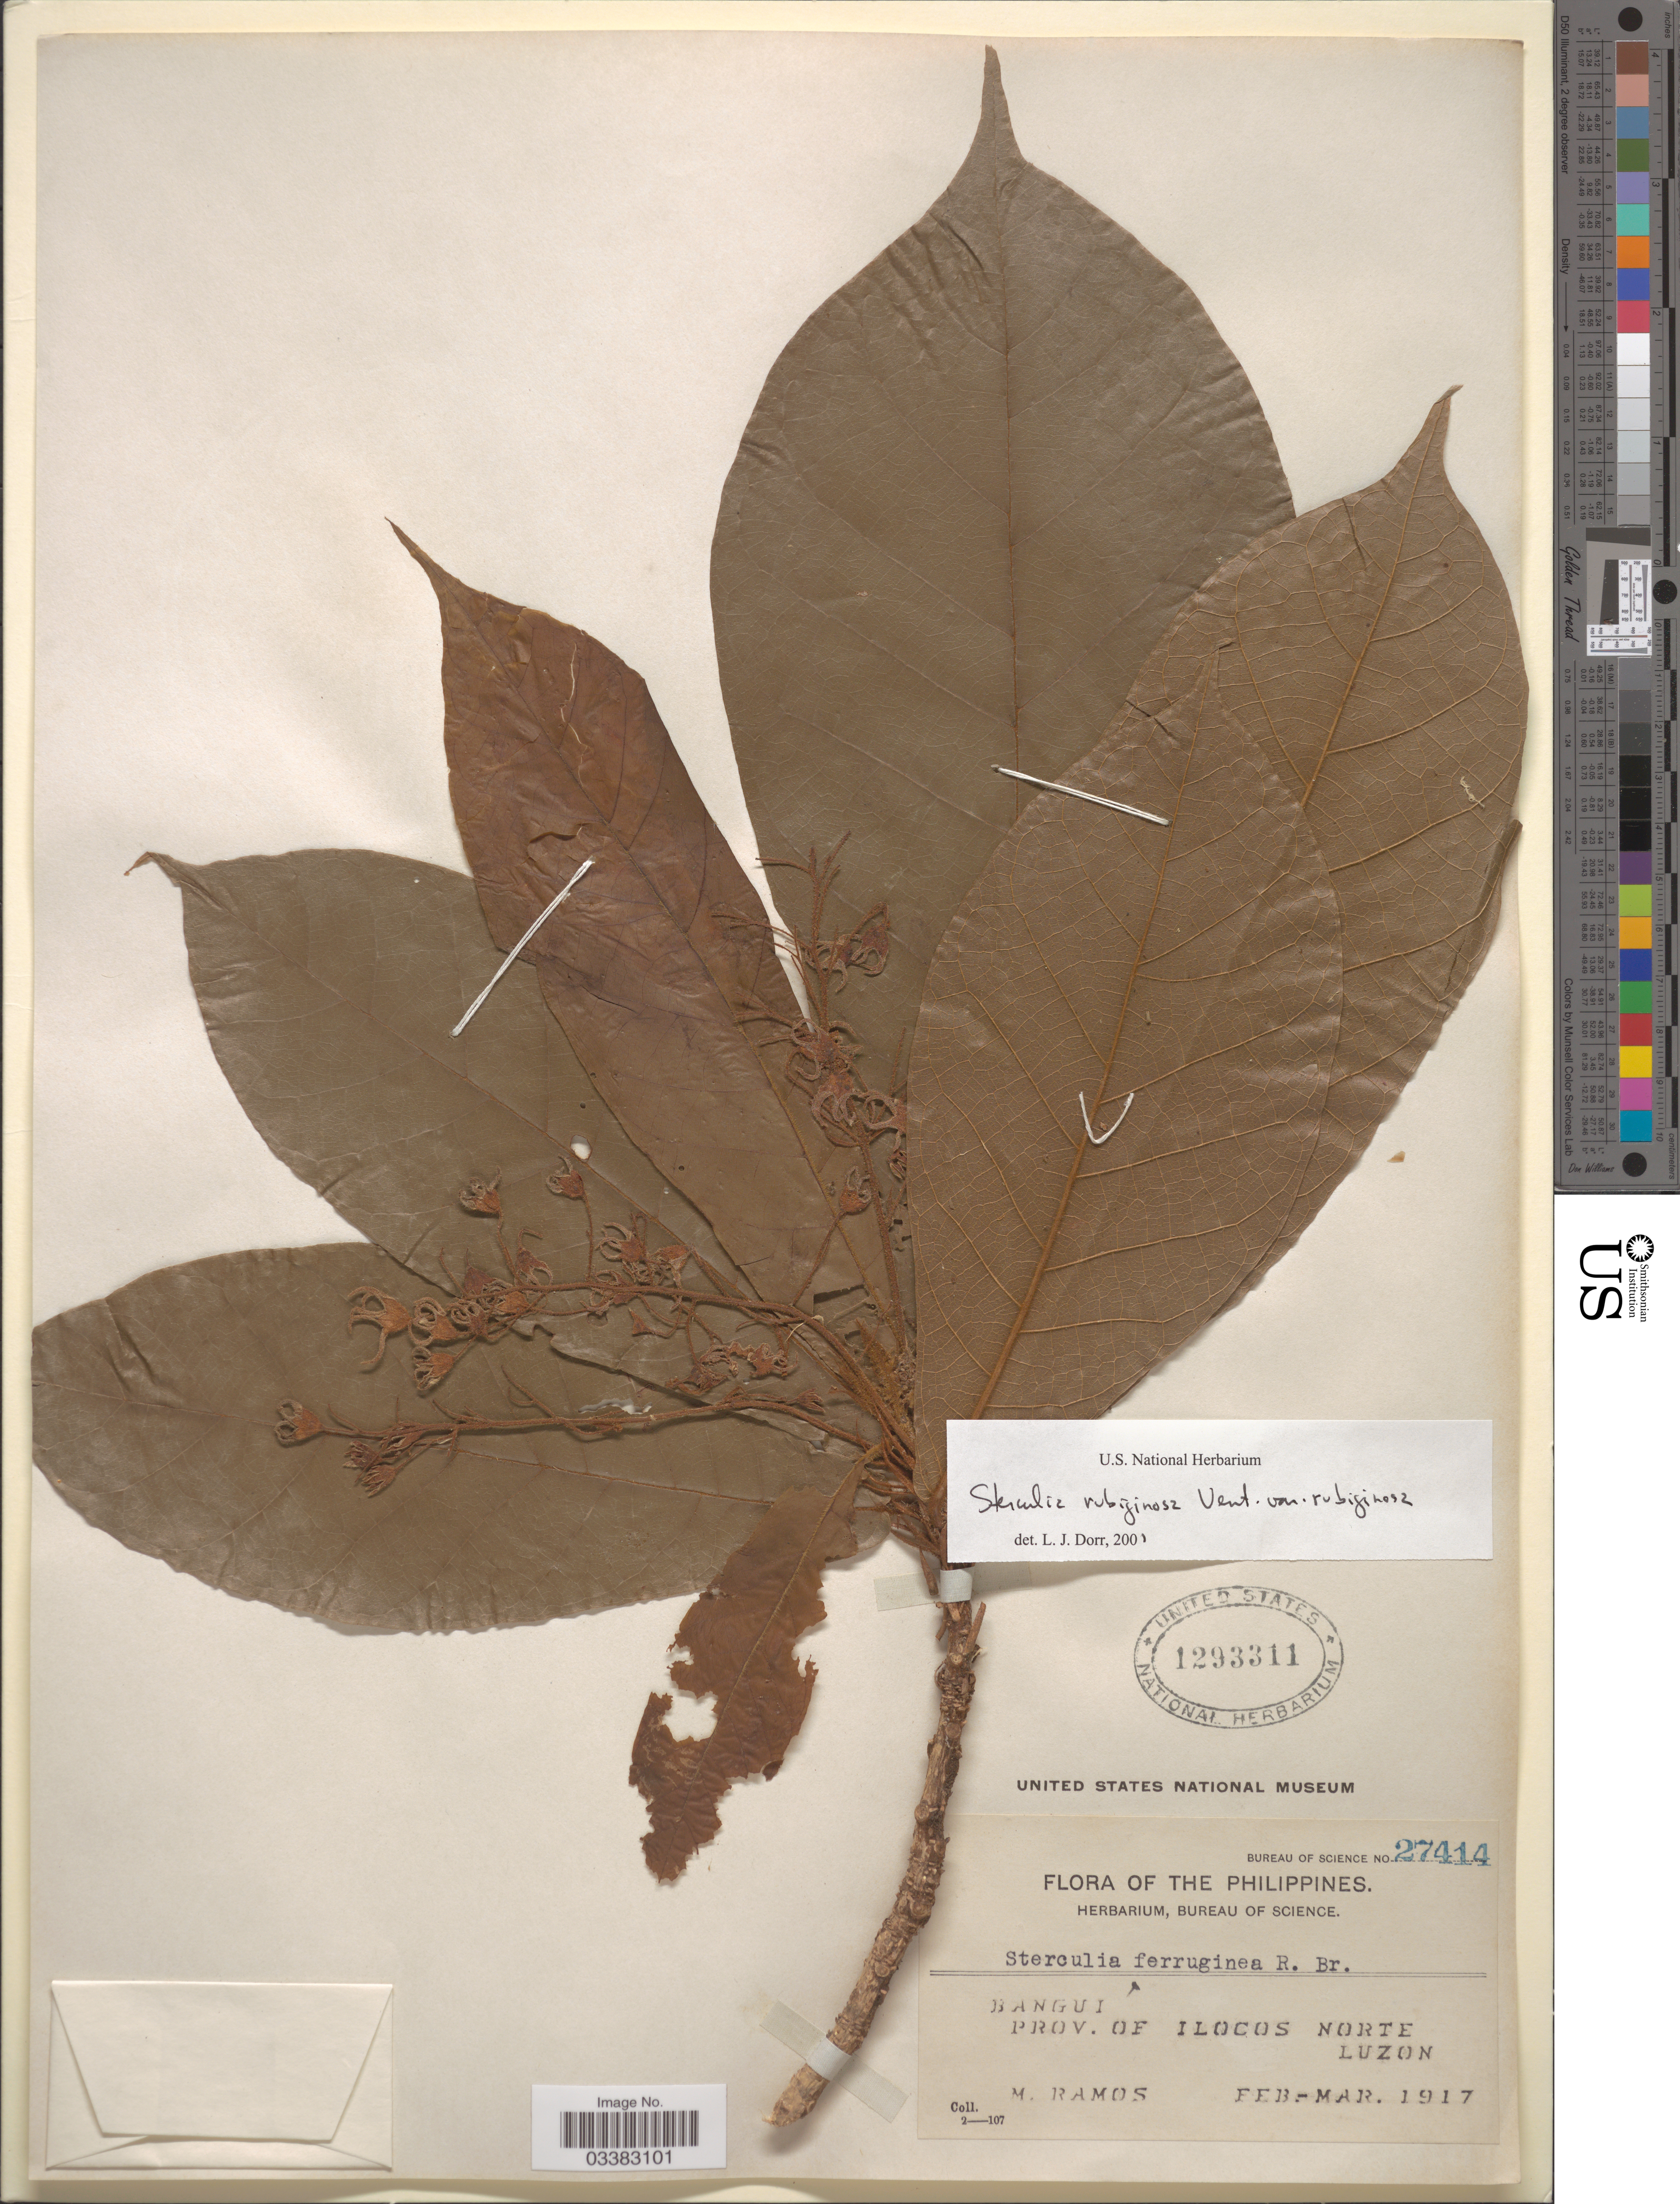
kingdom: Plantae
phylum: Tracheophyta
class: Magnoliopsida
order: Malvales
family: Malvaceae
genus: Sterculia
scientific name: Sterculia rubiginosa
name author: Vent.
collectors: M. Ramos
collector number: Bureau of Science 27414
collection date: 1917-02/1917-03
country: Philippines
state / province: Ilocos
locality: Bangui, Prov. of Ilocos Norte, Luzon.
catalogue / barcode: US 1293311